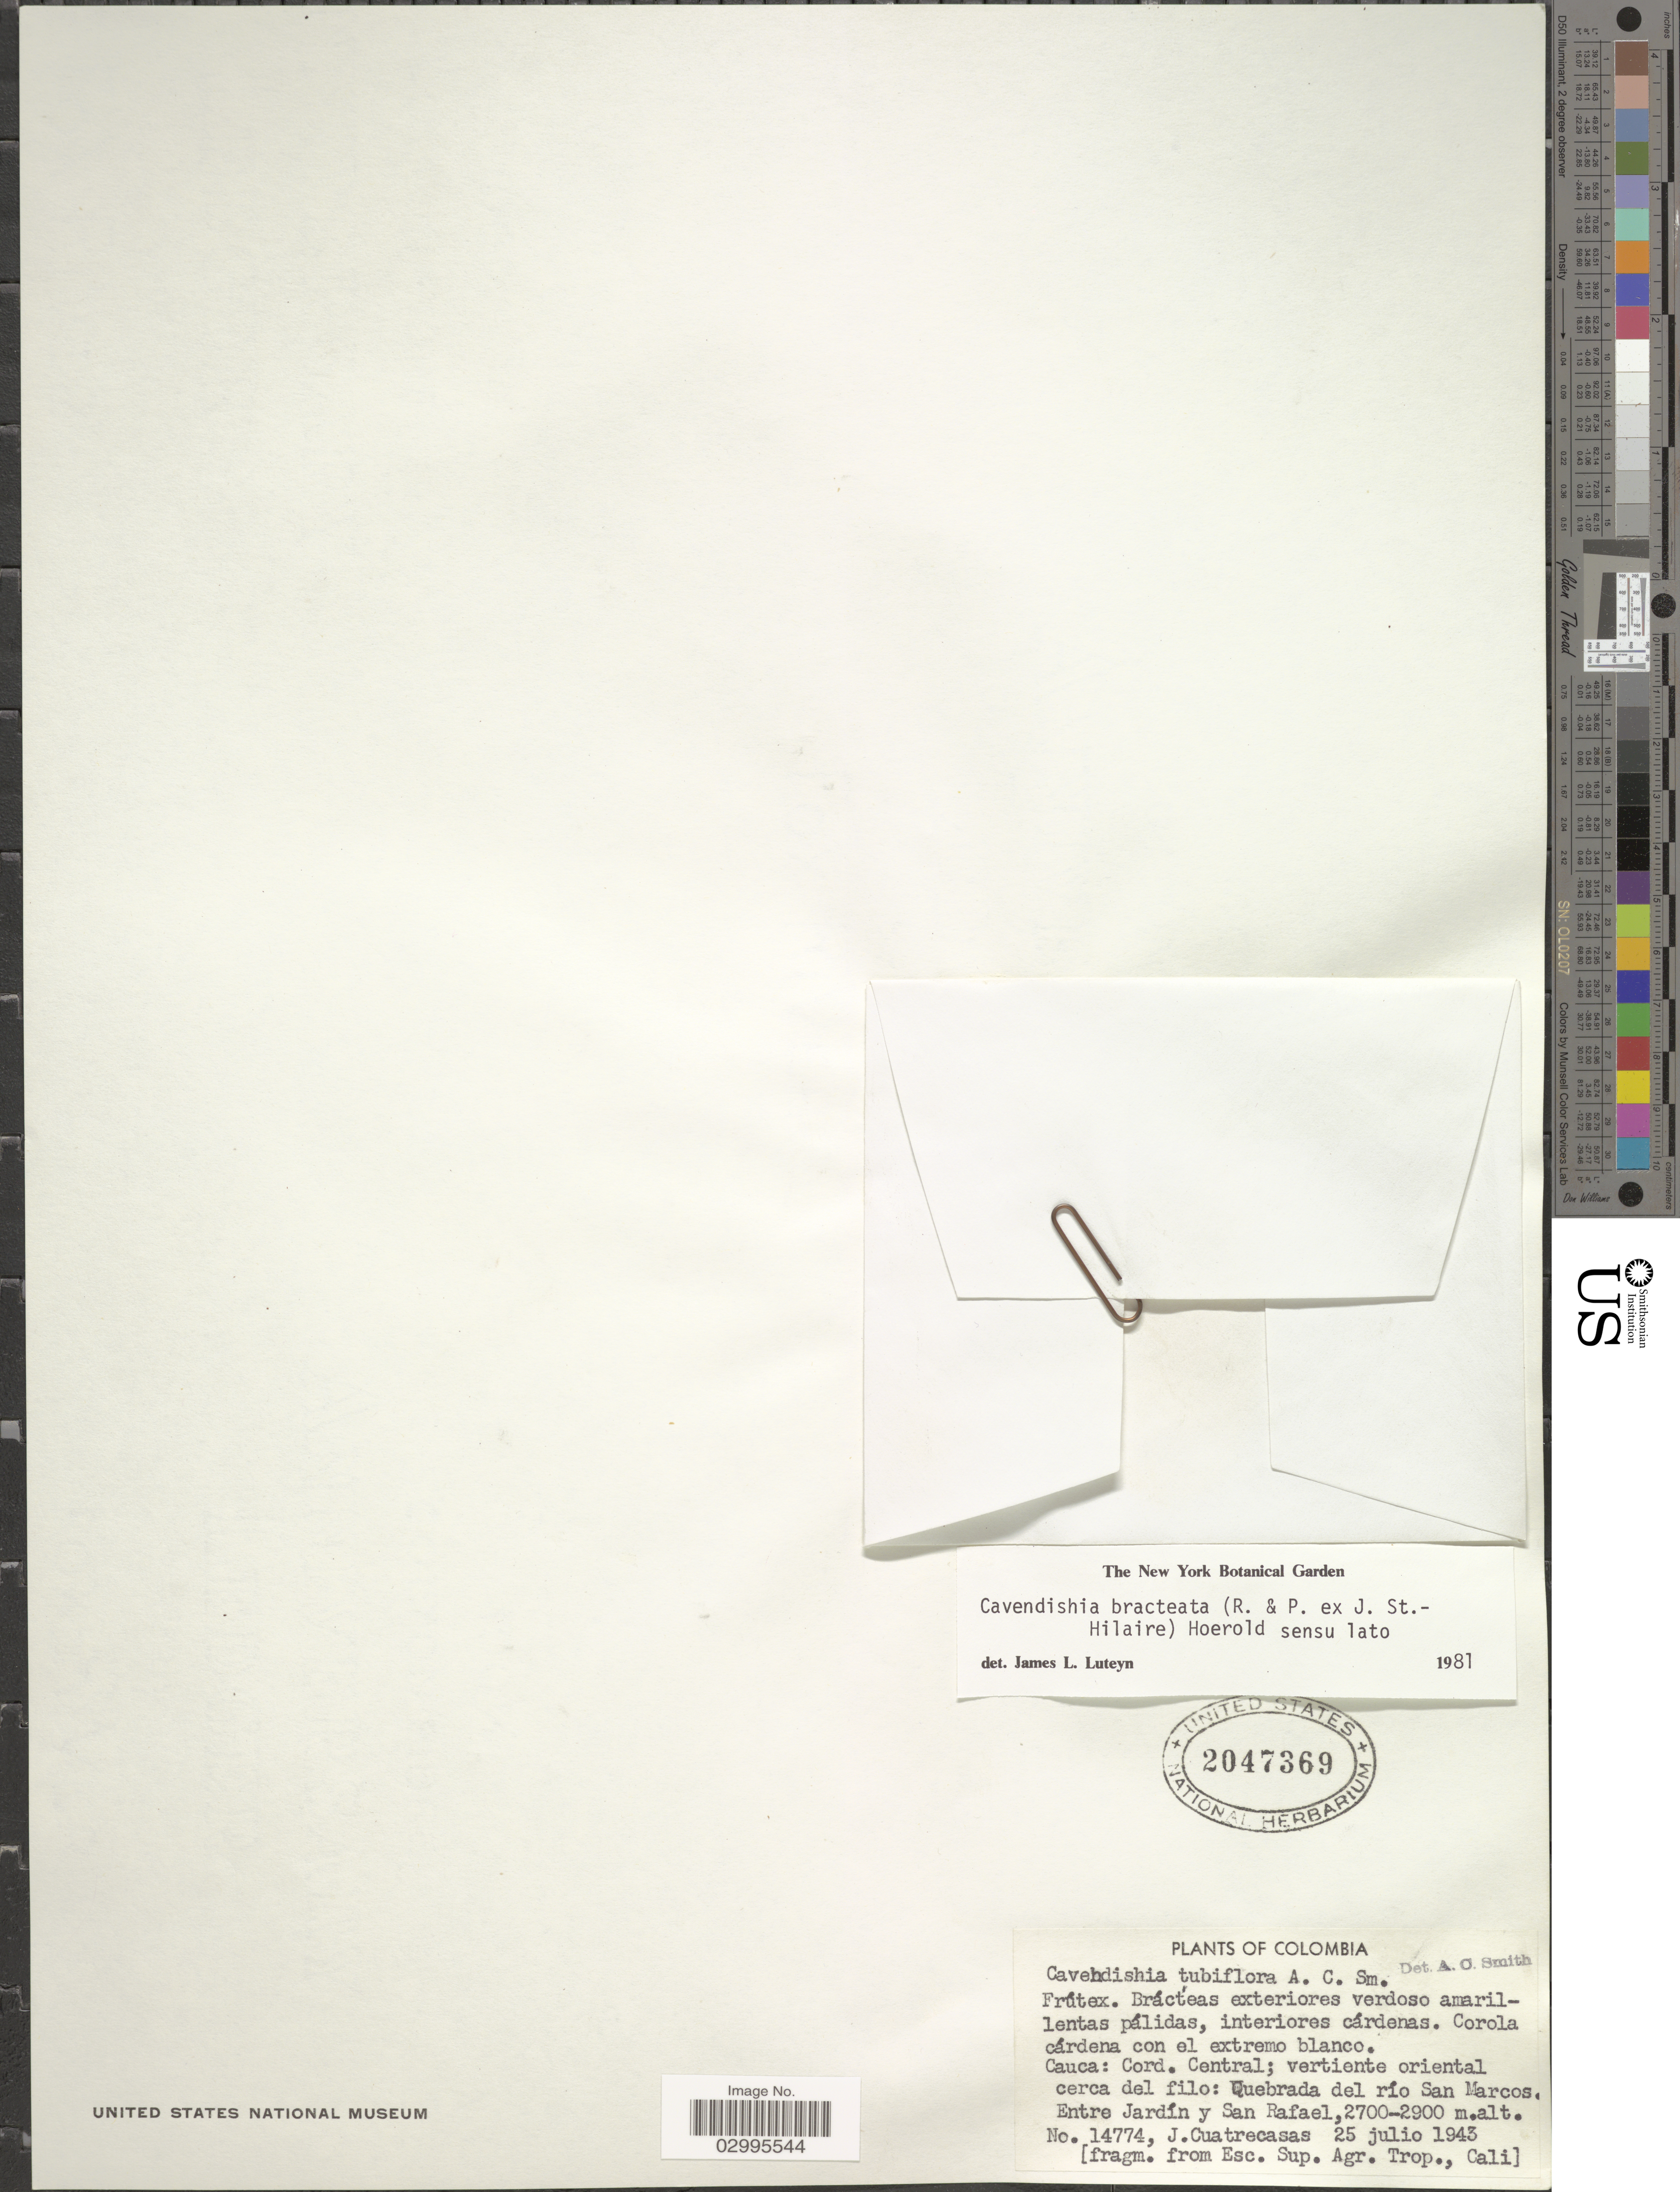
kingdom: Plantae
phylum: Tracheophyta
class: Magnoliopsida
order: Ericales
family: Ericaceae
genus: Cavendishia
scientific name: Cavendishia bracteata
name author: (Ruiz & Pav. ex J. St.-Hil.) Hoerold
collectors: J. Cuatrecasas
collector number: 14774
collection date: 1943-07-25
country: Colombia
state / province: Cauca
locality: Cord. Central; vertiente oriental cerca del filo: Quebrada del río San Marcos. Entre Jardín y San Rafael.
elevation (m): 2700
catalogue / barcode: US 2047369